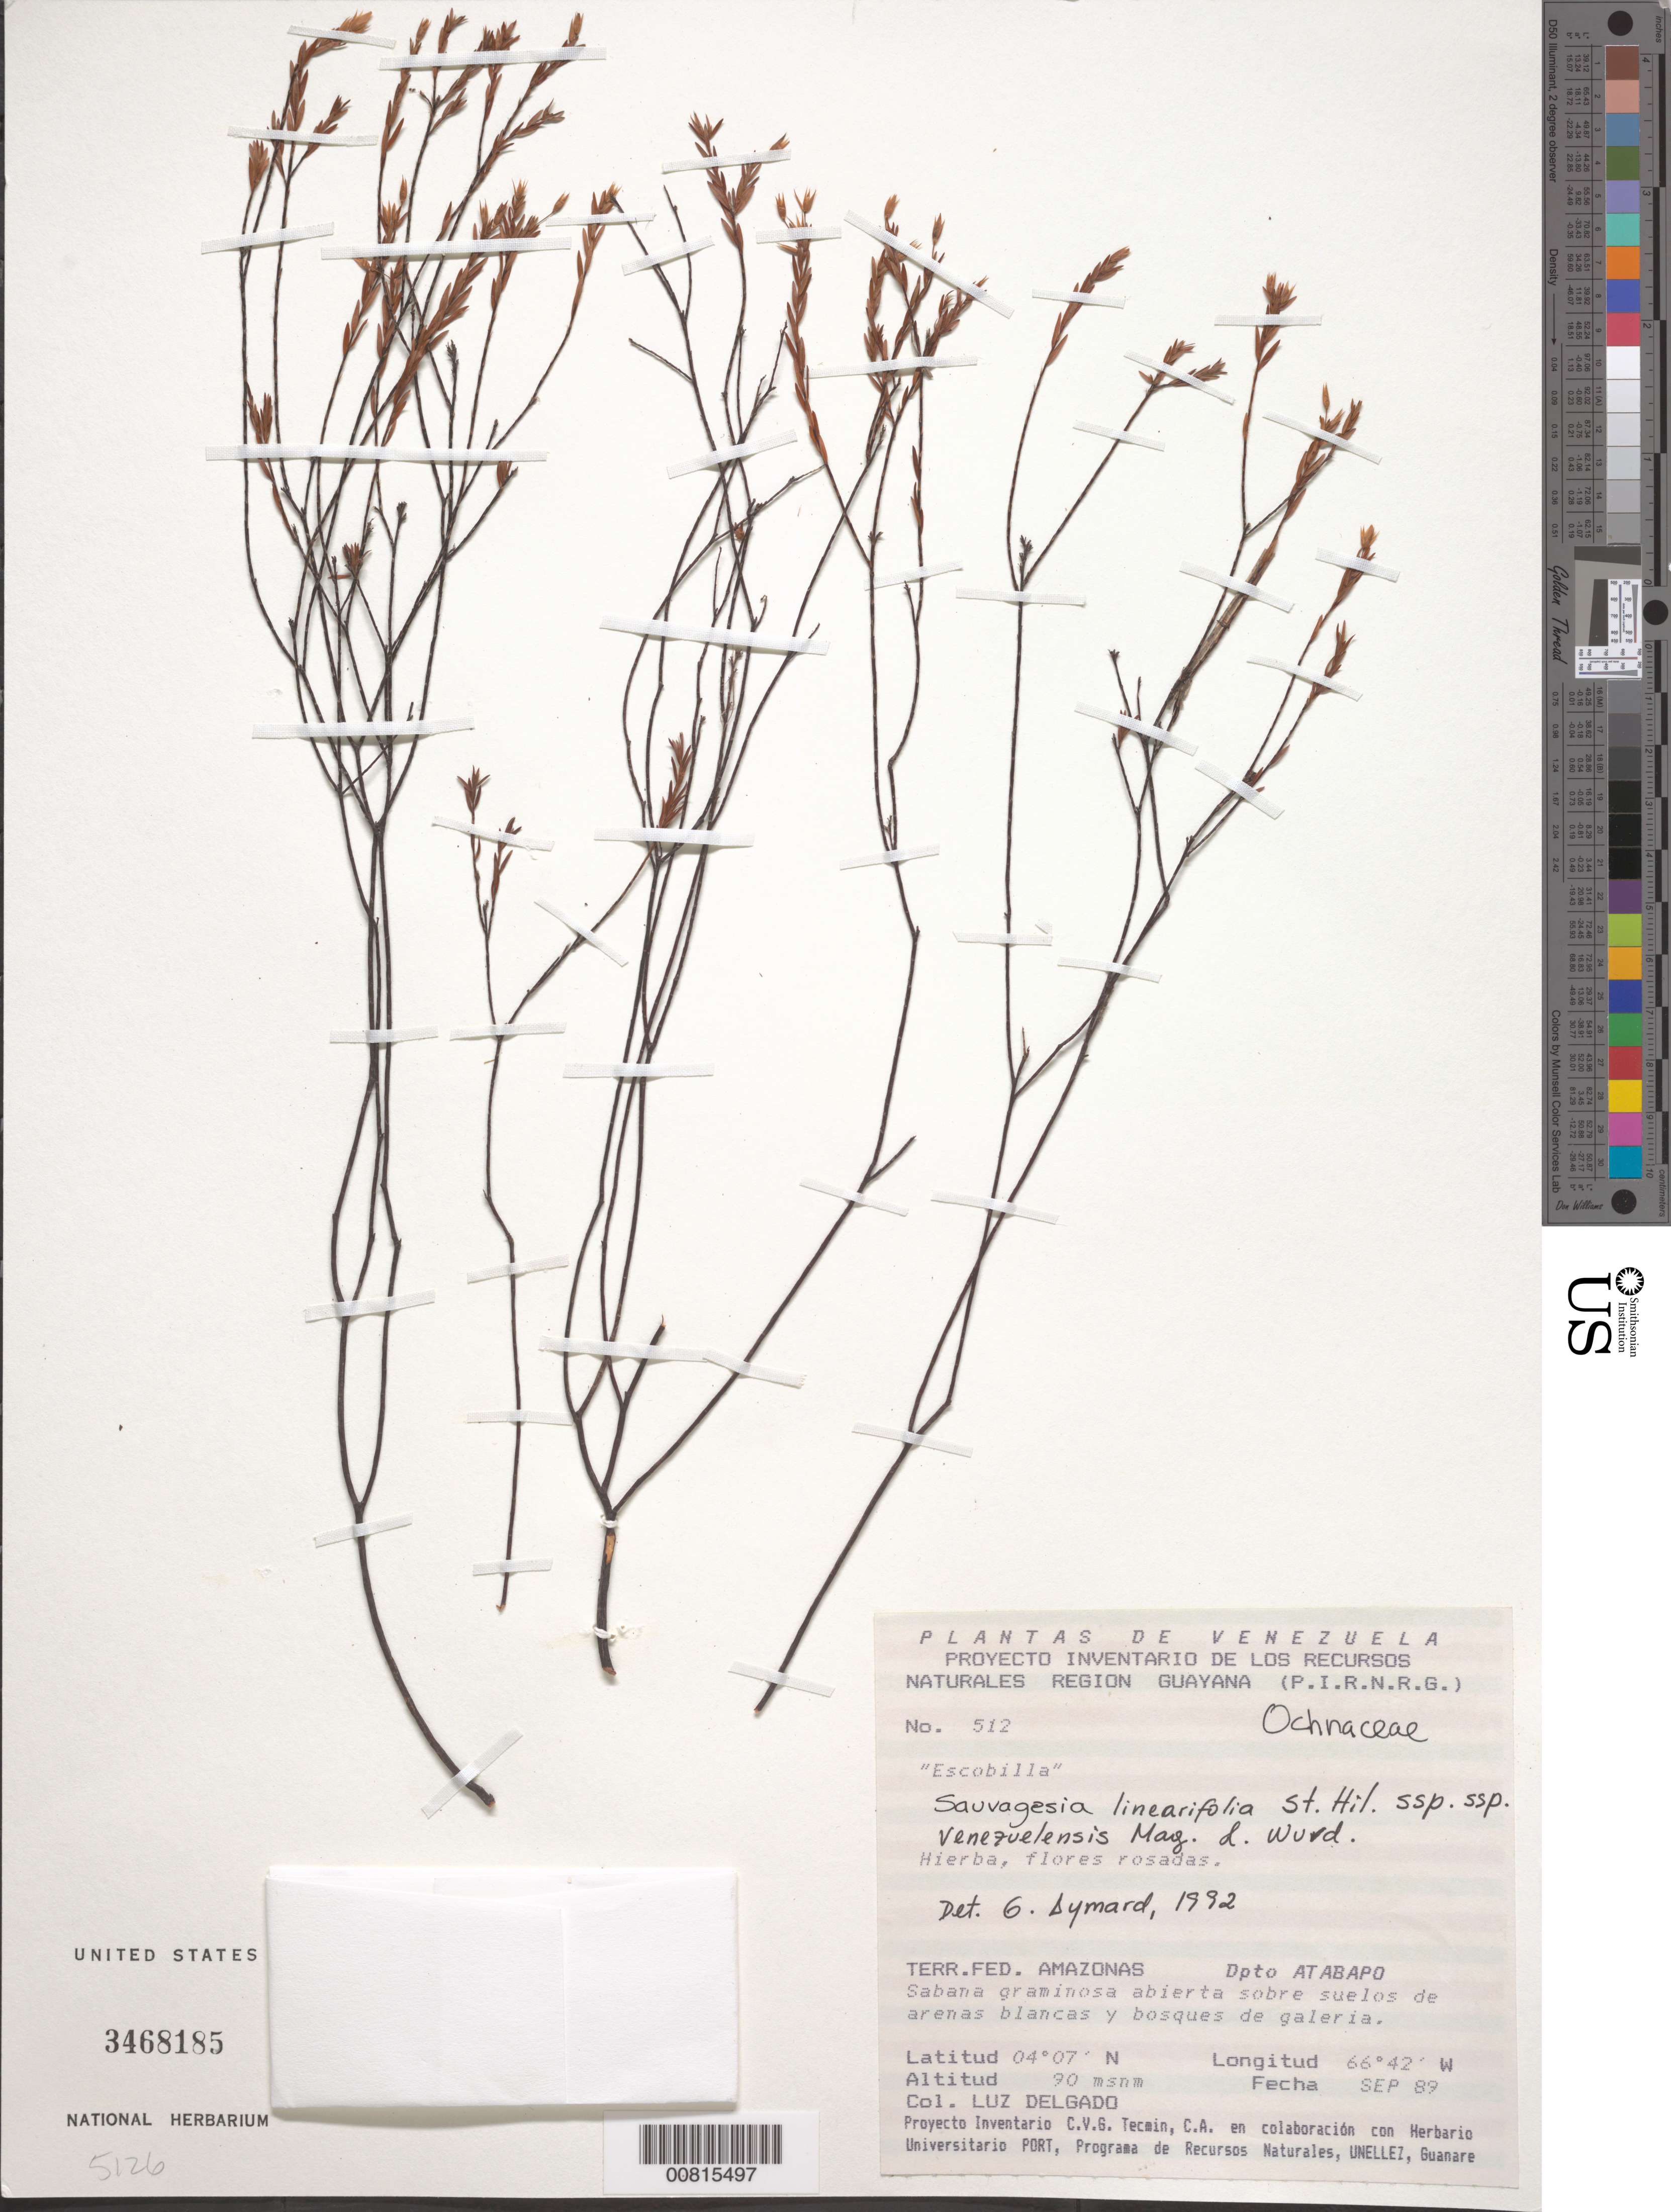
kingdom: Plantae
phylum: Tracheophyta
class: Magnoliopsida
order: Malpighiales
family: Ochnaceae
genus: Sauvagesia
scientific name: Sauvagesia linearifolia subsp. venezuelensis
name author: Maguire & Wurdack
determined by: Aymard C., G. A., (PORT), Univ. Nac. Exp. de los Llanos Ezequiel Zamora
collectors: L. Delgado V.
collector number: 512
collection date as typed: Sep-89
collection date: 1989-09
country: Venezuela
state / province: Amazonas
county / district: Atabapo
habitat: Sabana graminosa abierta sobre suelos de arenas blancas y bosques de galeria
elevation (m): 90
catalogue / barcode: US 3468185